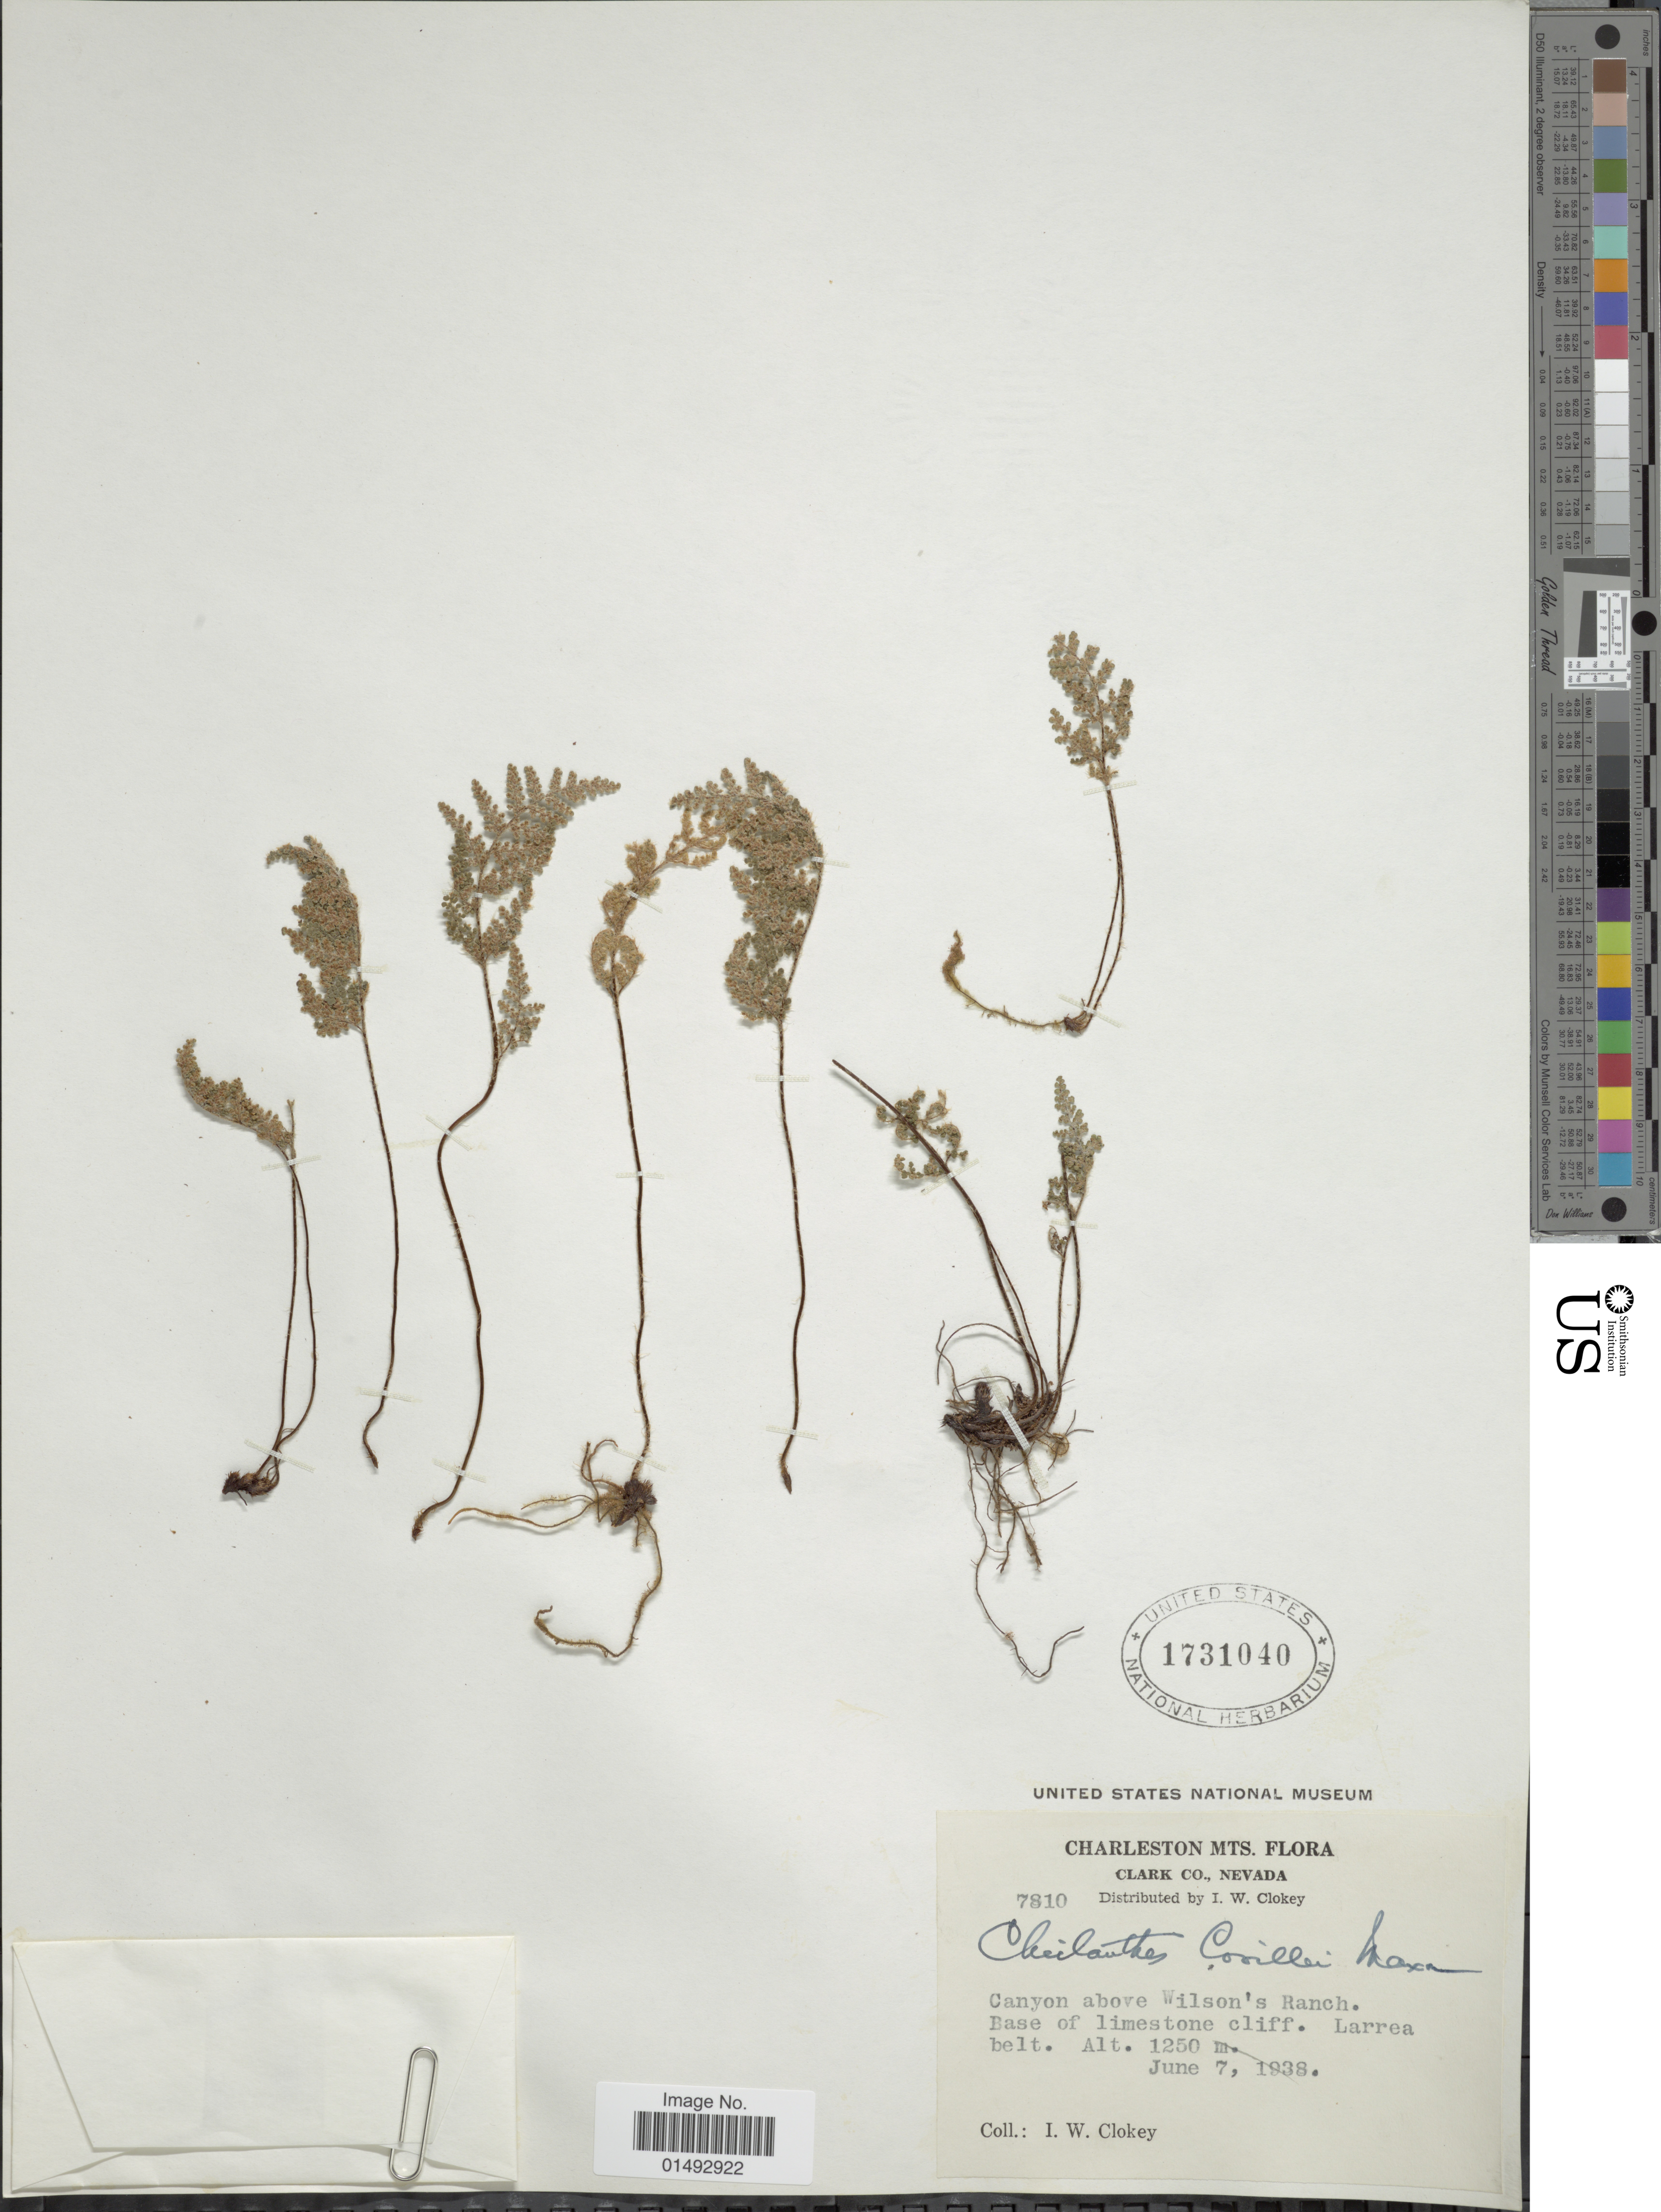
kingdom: Plantae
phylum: Tracheophyta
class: Polypodiopsida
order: Polypodiales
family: Pteridaceae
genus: Myriopteris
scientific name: Myriopteris covillei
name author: (Maxon) Á. Löve & D. Löve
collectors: I. W. Clokey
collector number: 7810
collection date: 1938-06-07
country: United States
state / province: Nevada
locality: Charleston Mts. Clark Co., Nevada, Mouth of canyon above Wilson's Ranch. Below north base of large rocks. Larrea belt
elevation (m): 1250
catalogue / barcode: US 1731040